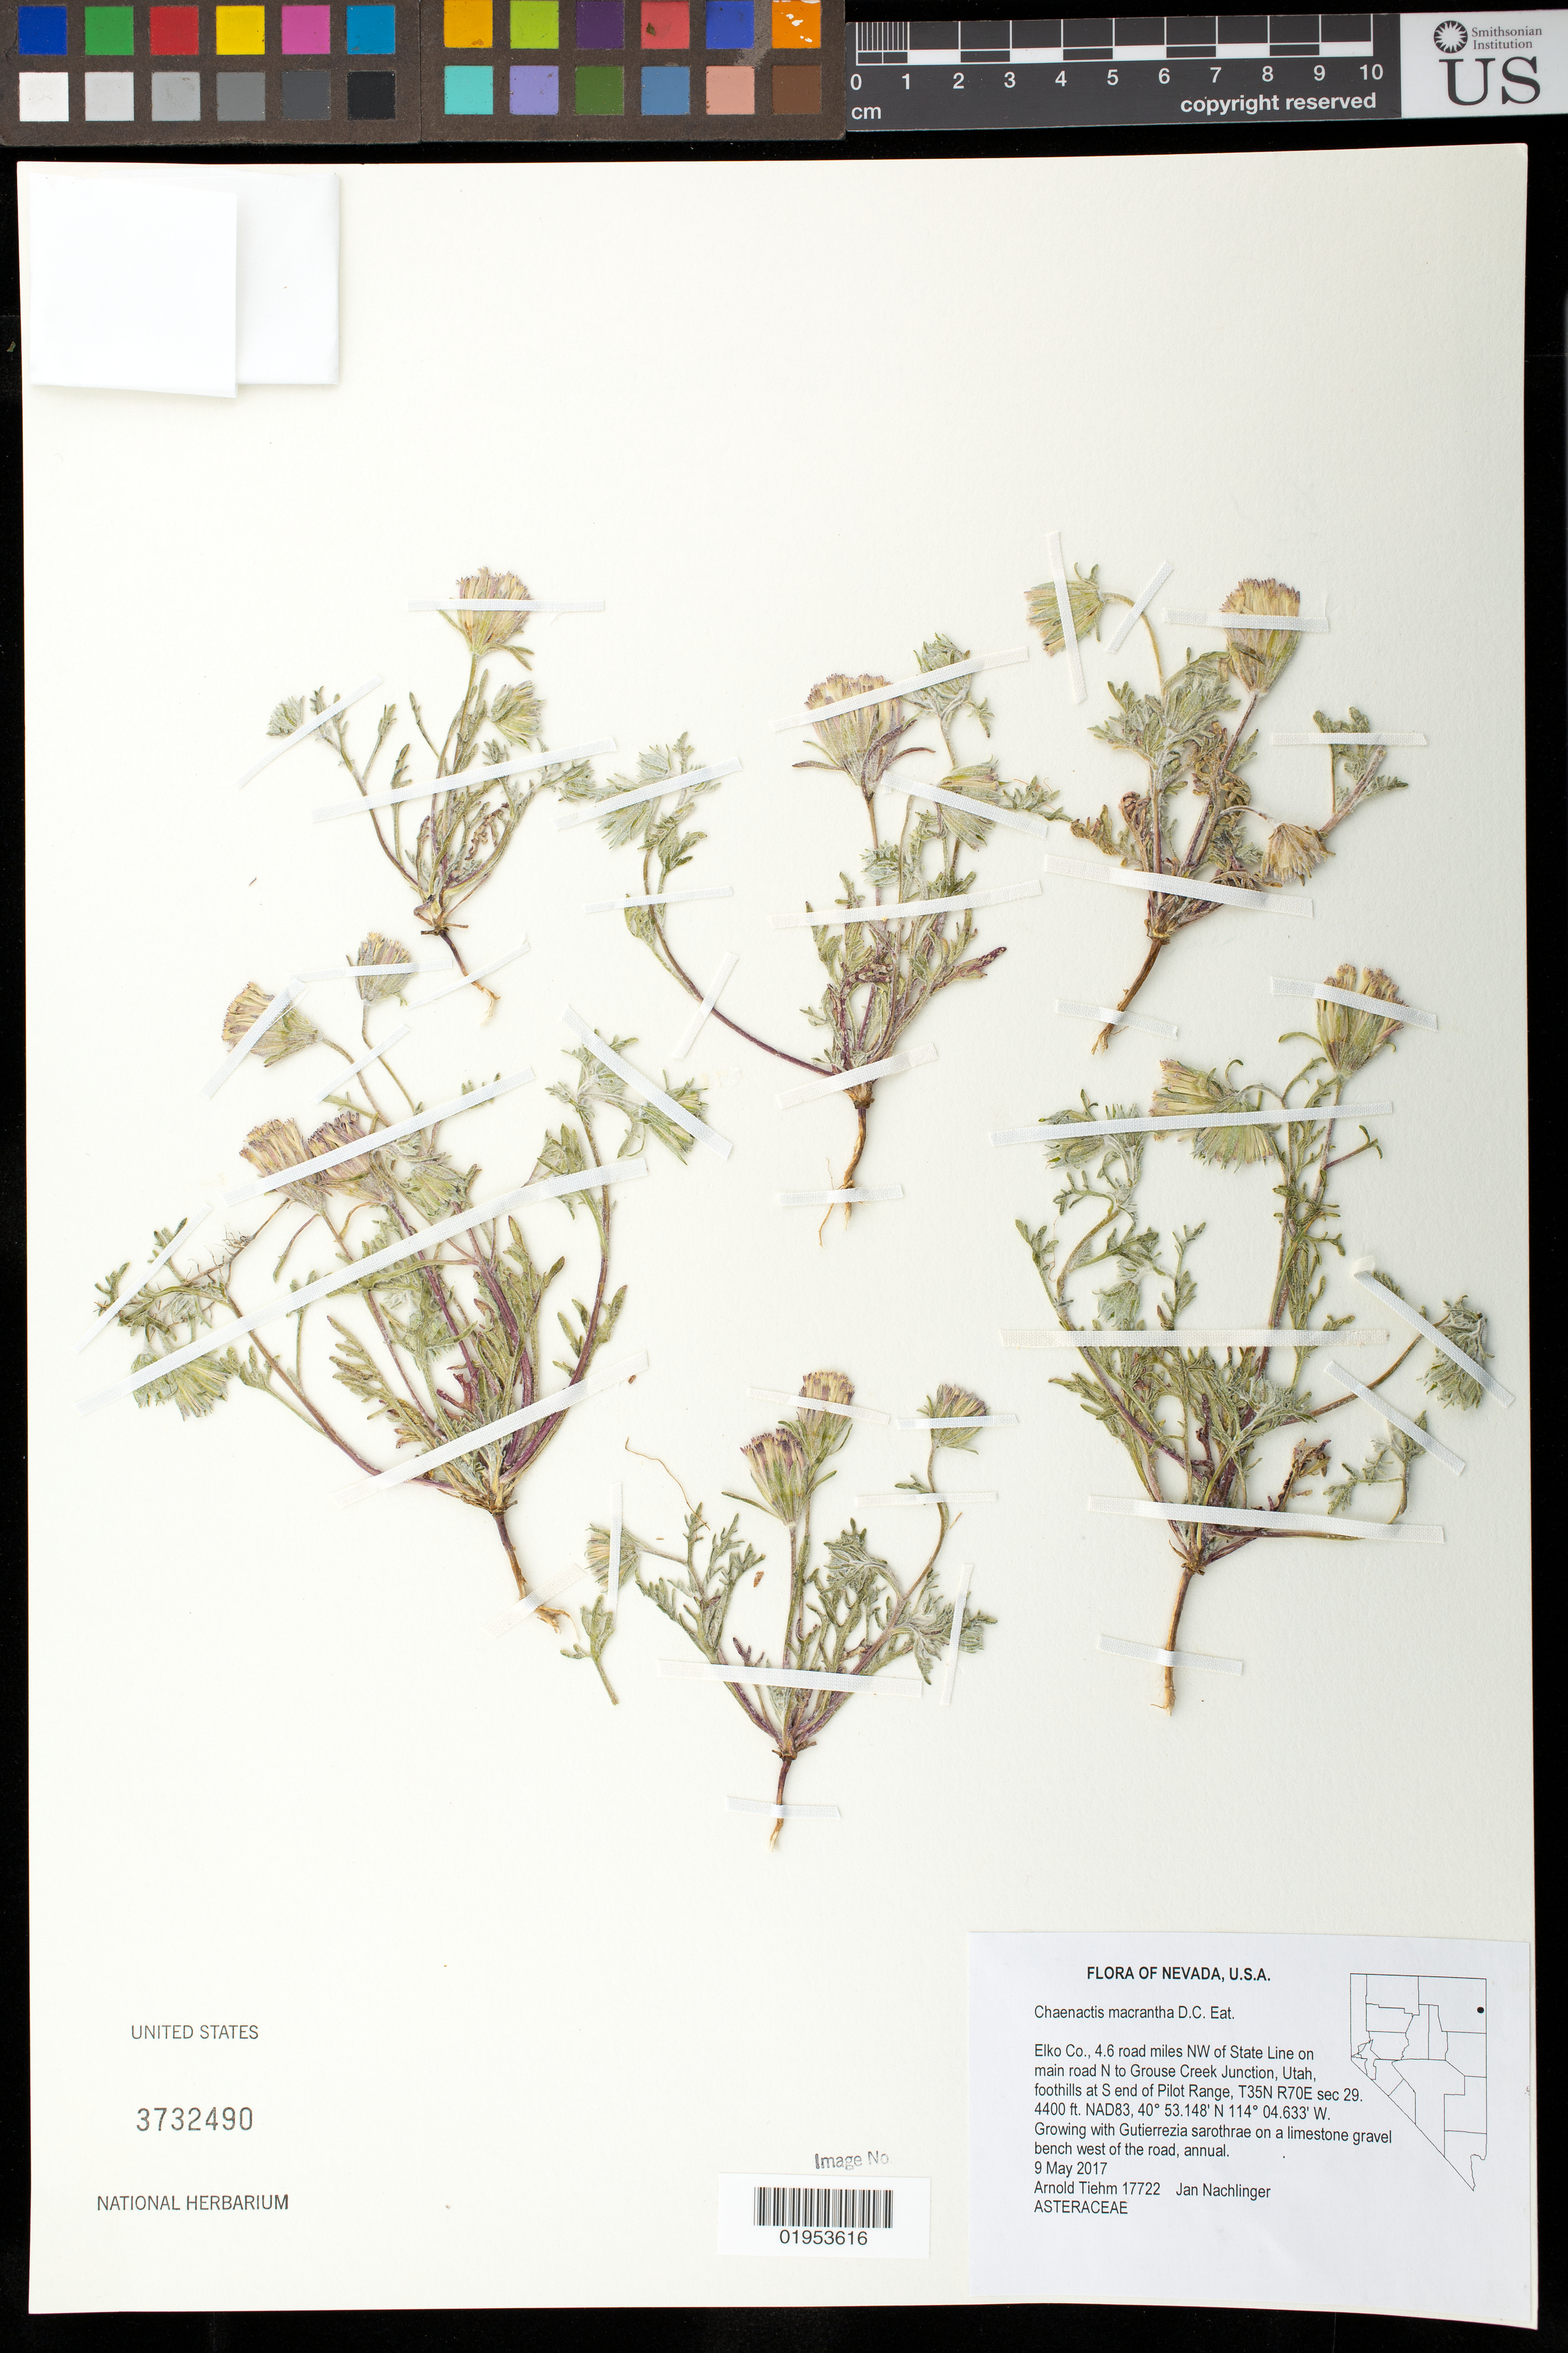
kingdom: Plantae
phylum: Tracheophyta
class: Magnoliopsida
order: Asterales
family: Asteraceae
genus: Chaenactis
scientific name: Chaenactis macrantha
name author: D.C. Eaton in C. King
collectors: A. Tiehm & J. Nachlinger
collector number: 17722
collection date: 2017-05-09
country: United States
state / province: Nevada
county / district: Elko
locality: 4.6 road miles NW of State Line on main road N to Grouse Creek Junction, Utah, foothills at S end of Pilot Range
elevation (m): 1341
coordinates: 40 53.148 N, 114 04.633 W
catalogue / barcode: US 3732490